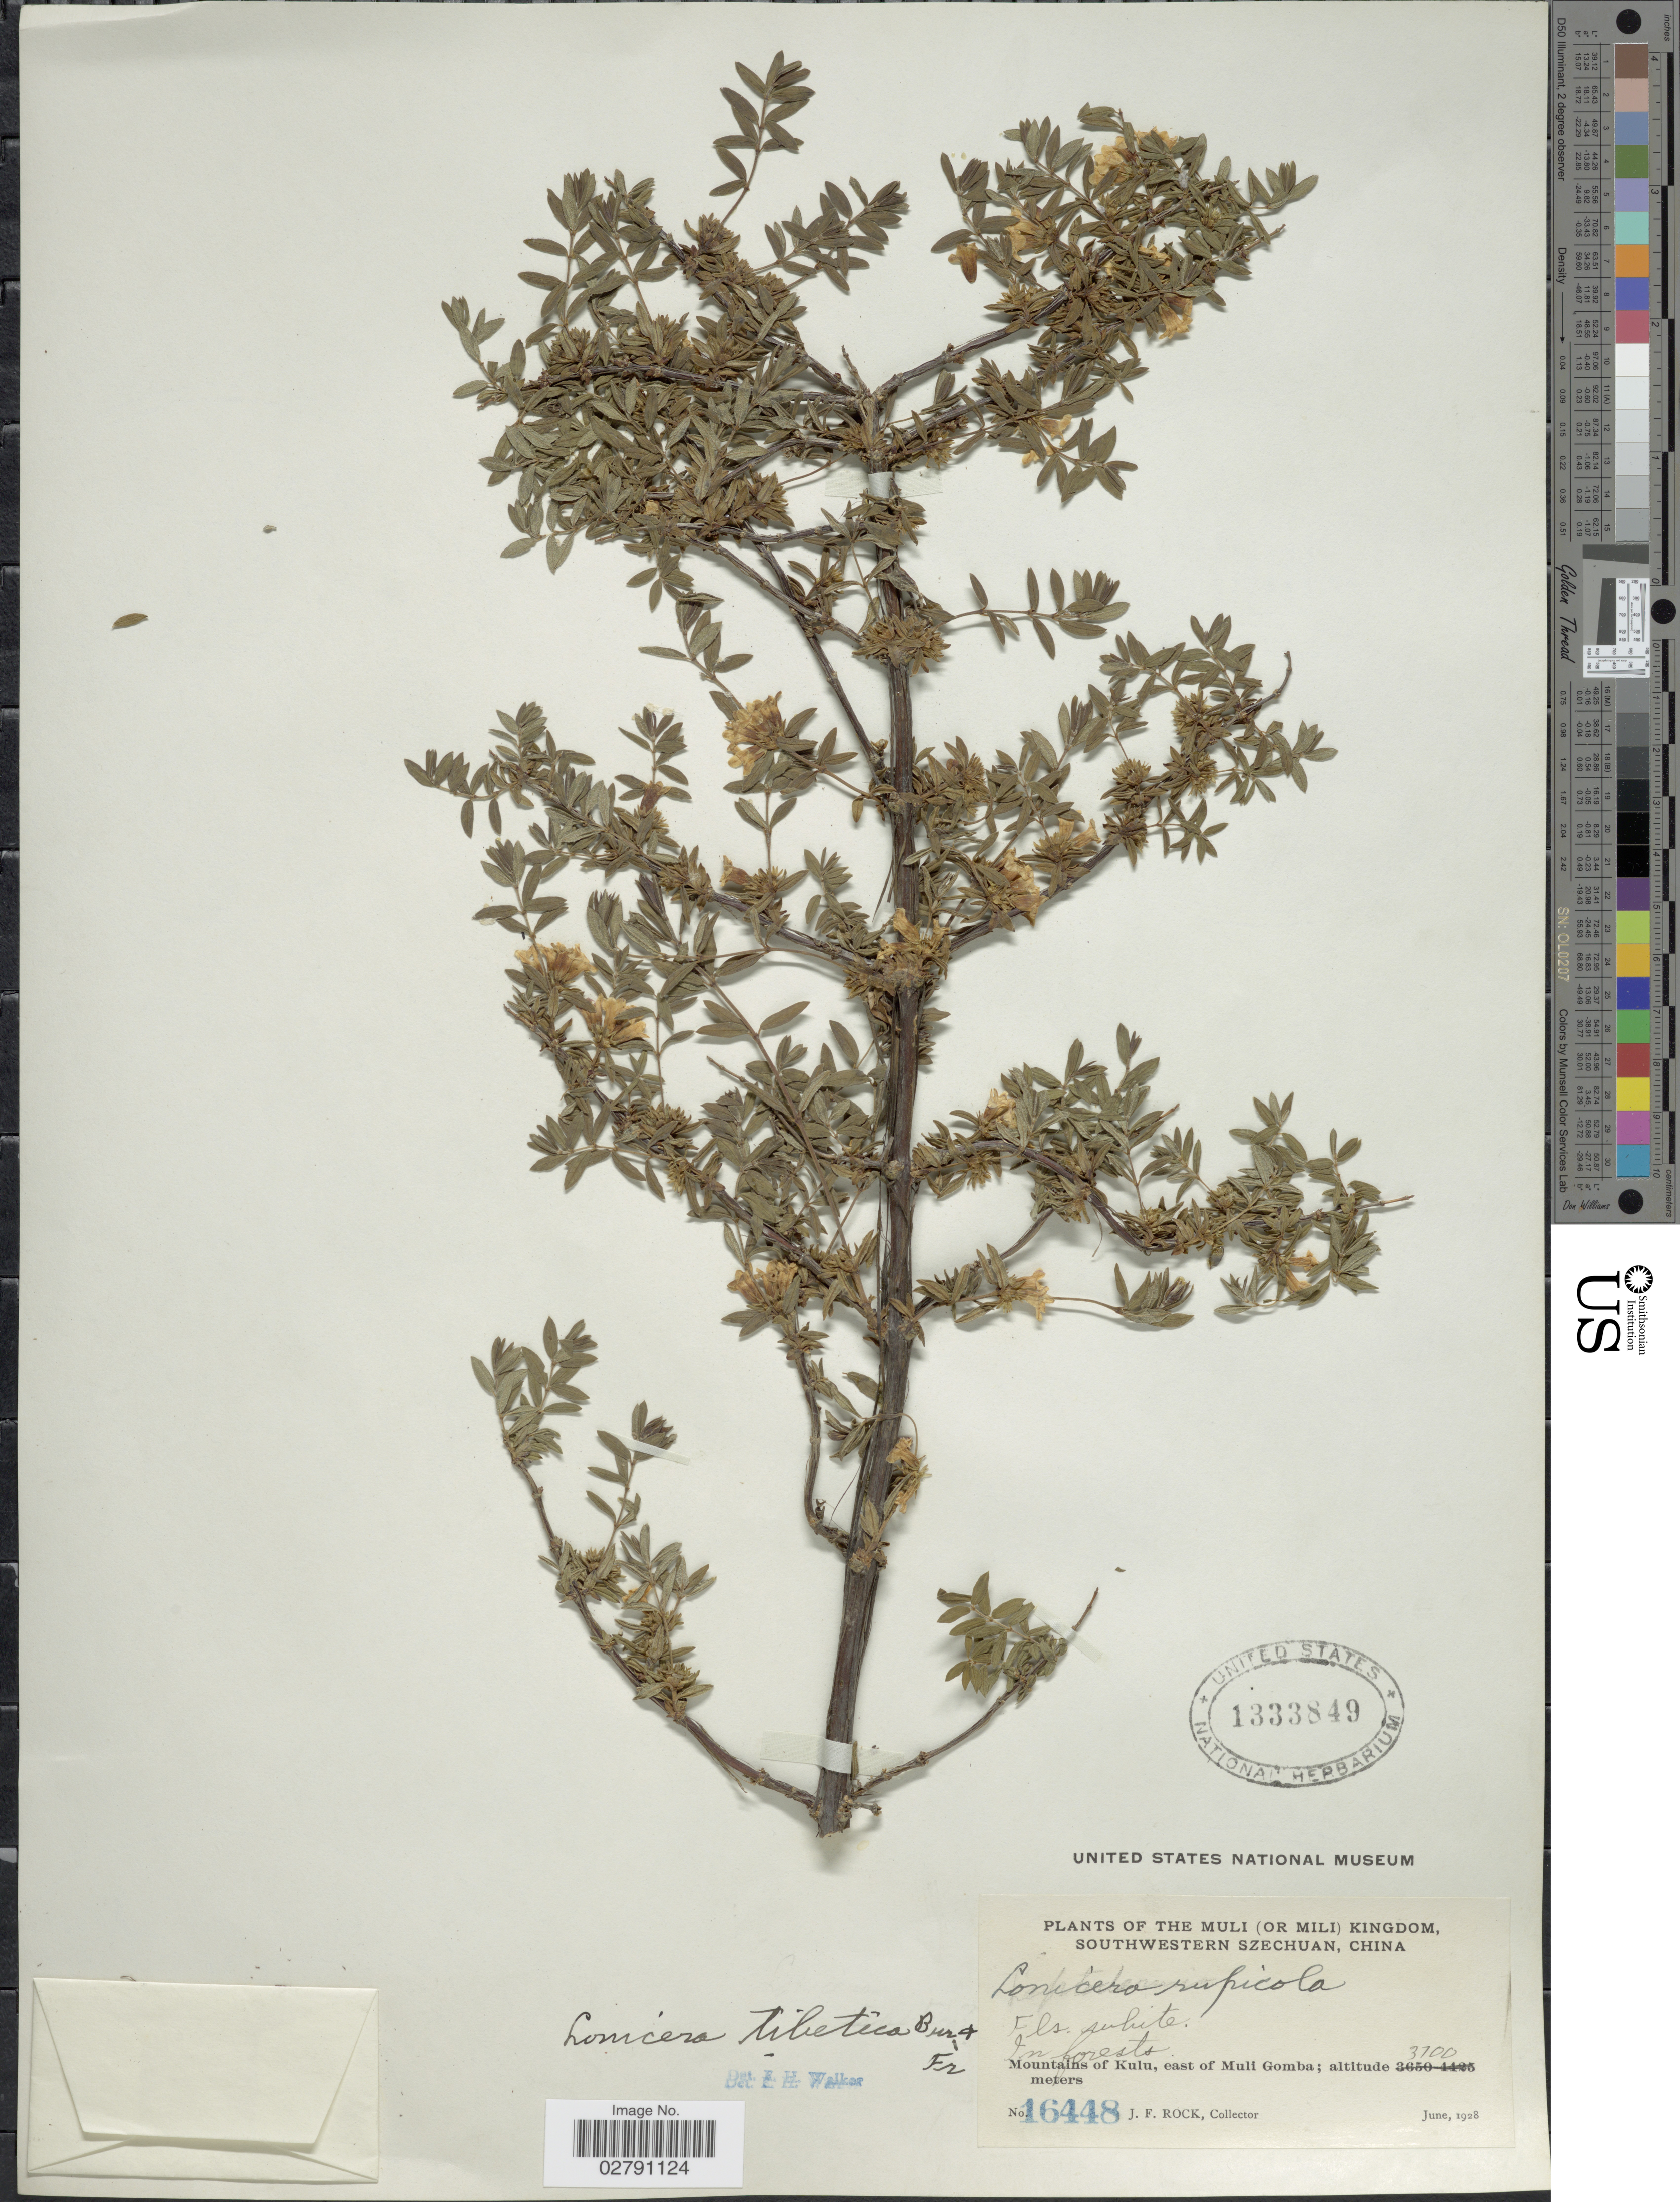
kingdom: Plantae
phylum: Tracheophyta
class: Magnoliopsida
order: Dipsacales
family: Caprifoliaceae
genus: Lonicera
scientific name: Lonicera thibetica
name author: Bureau & Franch.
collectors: J. Rock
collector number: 16448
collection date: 1928-06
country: China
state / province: Sichuan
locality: Muli (or Mili) Kingdom, Southwestern Szechuan. Mountains of Kulu, east of Muli Gomba.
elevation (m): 3700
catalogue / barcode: US 1333849